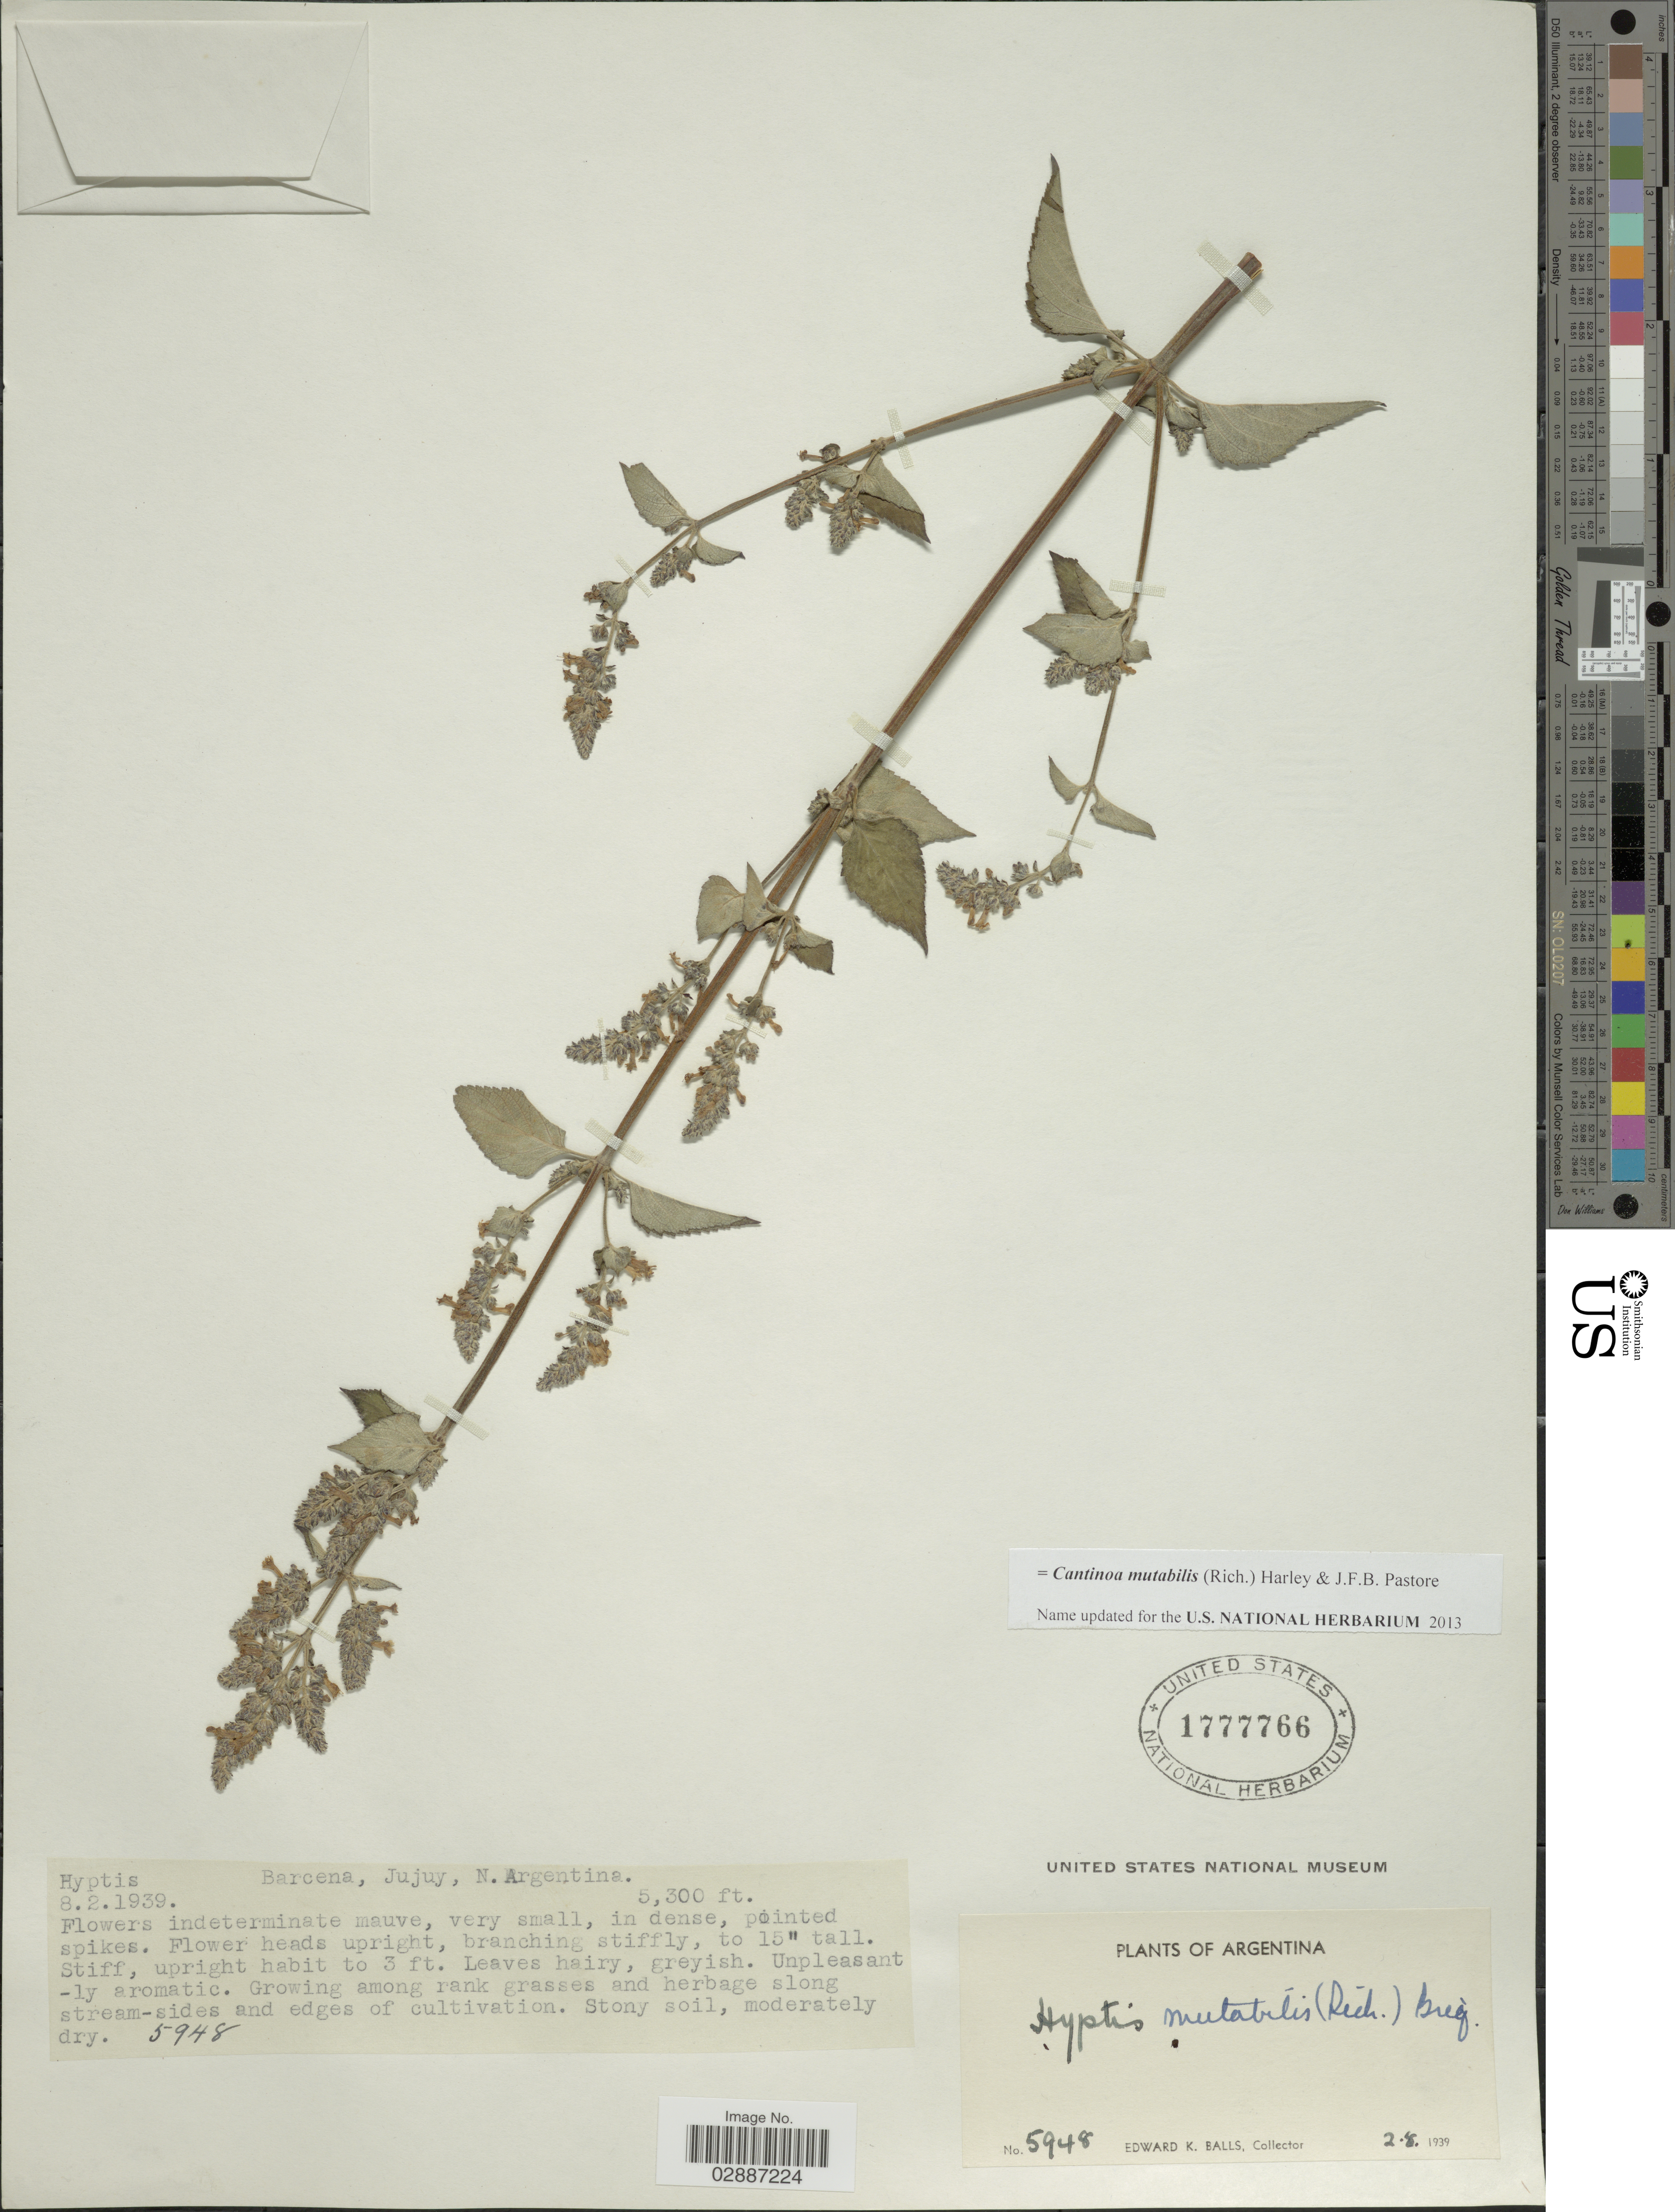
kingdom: Plantae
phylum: Tracheophyta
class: Magnoliopsida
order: Lamiales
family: Lamiaceae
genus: Cantinoa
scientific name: Cantinoa mutabilis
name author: (Epling) Harley & J.F.B. Pastore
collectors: E. K. Balls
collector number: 5948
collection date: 1939-08-02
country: Argentina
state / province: Jujuy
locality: Barcena, N. Argentina.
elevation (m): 1615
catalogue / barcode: US 1777766